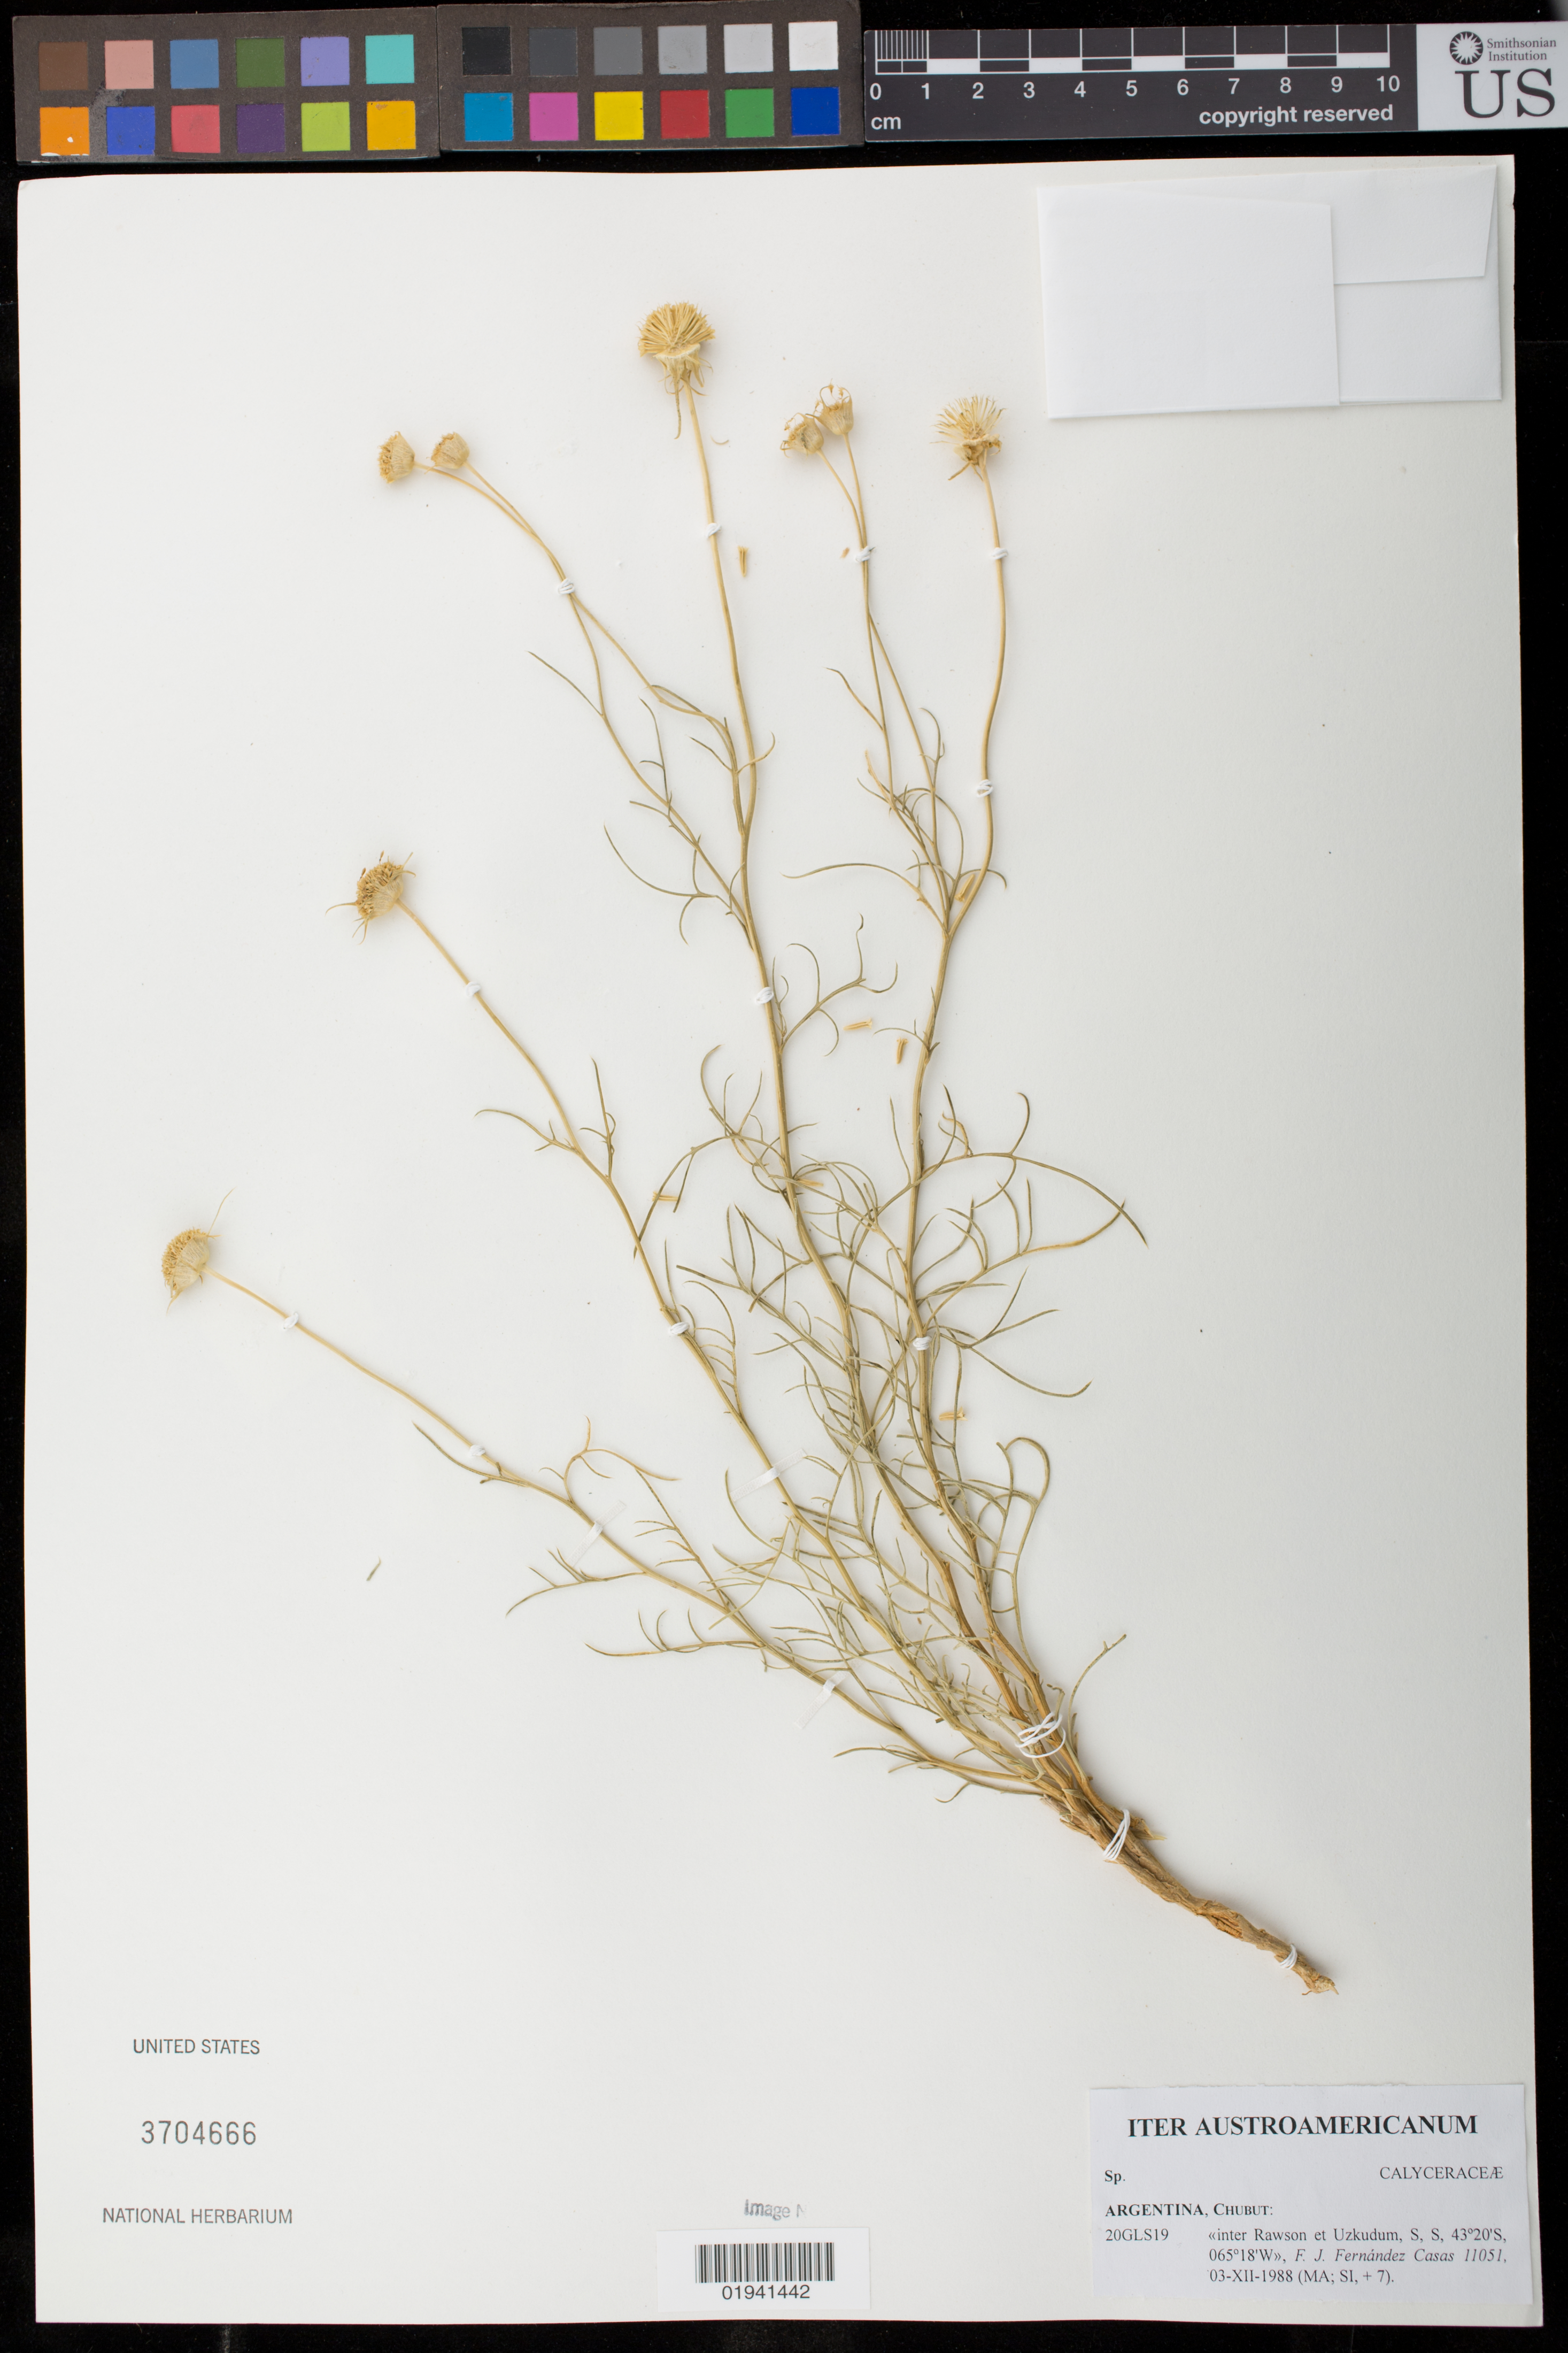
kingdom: Plantae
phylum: Tracheophyta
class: Magnoliopsida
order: Asterales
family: Calyceraceae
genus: Boopis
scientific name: Boopis anthemoides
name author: Juss.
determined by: Strong, Mark T., (BOT), Smithsonian Institution - National Museum of Natural History (UNITED STATES)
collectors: F. J. Fernández Casas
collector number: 11051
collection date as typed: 03-XII-1988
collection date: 1988-12-03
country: Argentina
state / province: Chubut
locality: inter Rawson et Uzkudum ?, S, S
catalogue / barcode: US 3704666